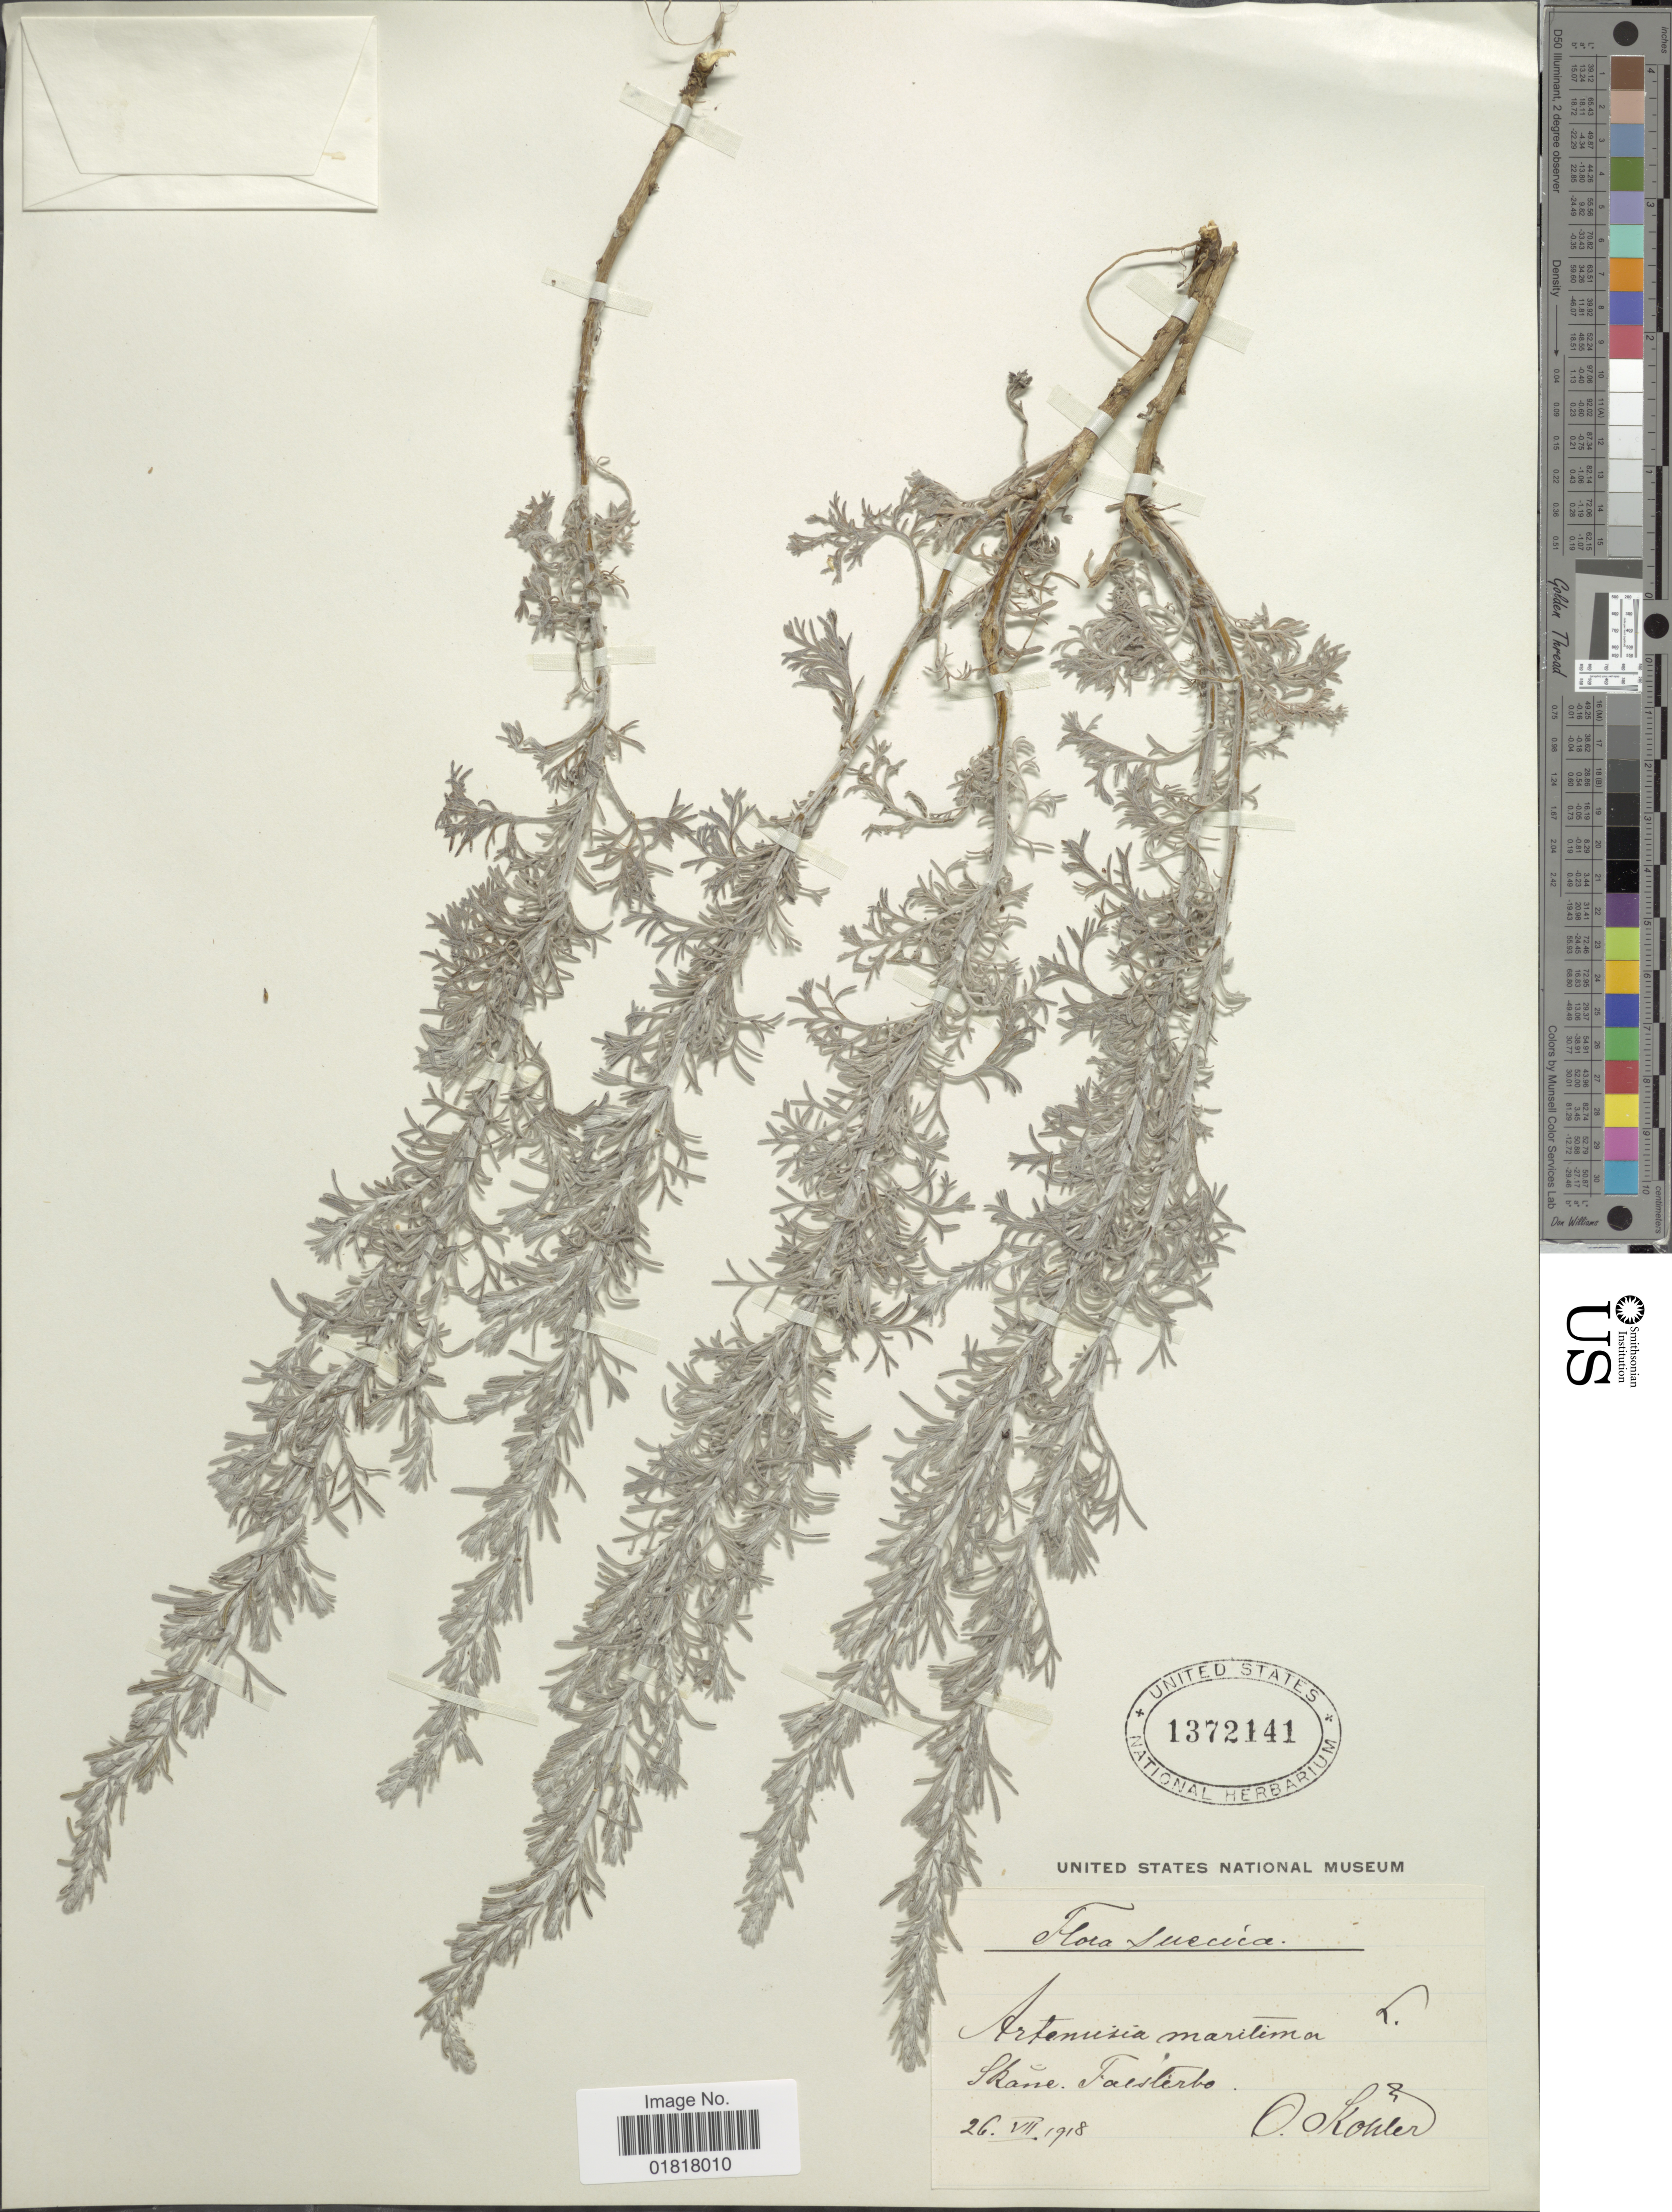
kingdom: Plantae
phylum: Tracheophyta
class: Magnoliopsida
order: Asterales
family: Asteraceae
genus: Artemisia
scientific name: Artemisia maritima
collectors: O. Köhler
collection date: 1918-07-26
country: Sweden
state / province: Skåne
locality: Falsterbo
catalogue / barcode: US 1372141